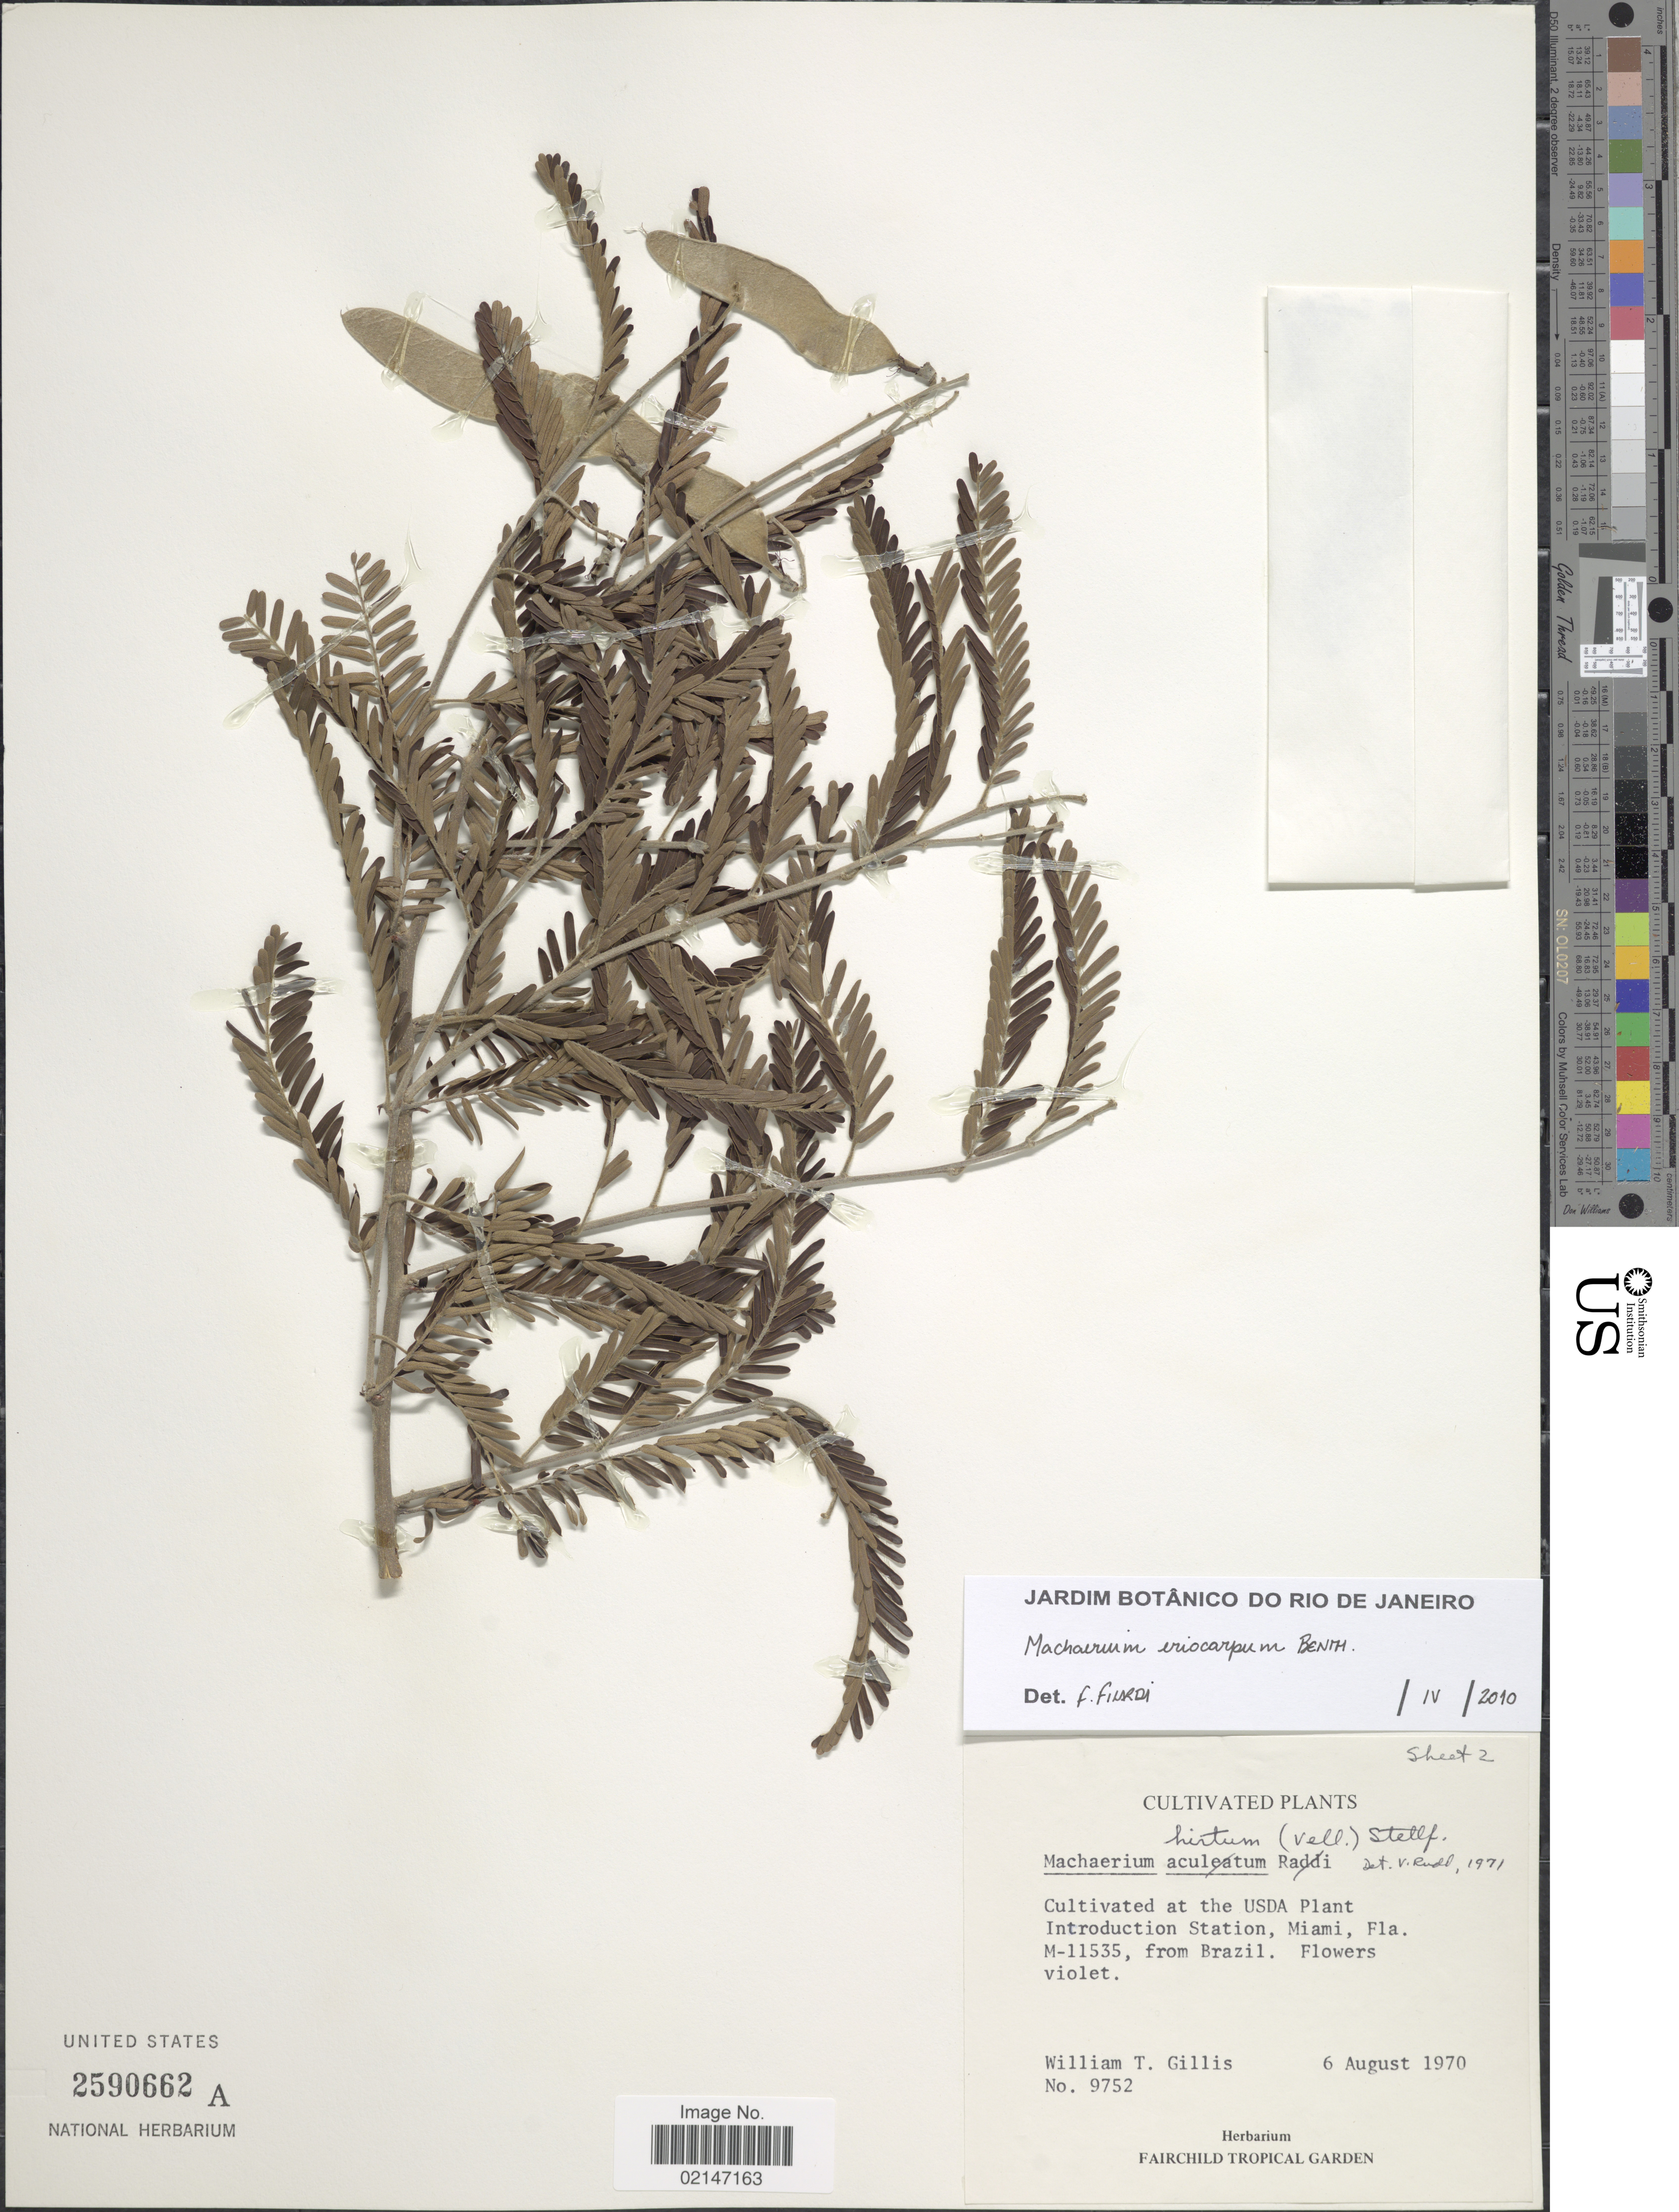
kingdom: Plantae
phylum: Tracheophyta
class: Magnoliopsida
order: Fabales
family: Fabaceae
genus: Machaerium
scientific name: Machaerium eriocarpum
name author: Benth.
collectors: W. T. Gillis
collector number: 9752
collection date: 1970-08-06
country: United States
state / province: Florida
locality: Cutivated at the USDA Plant Introduction Station, Miami, Fla. M-11535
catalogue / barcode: US 2590662A